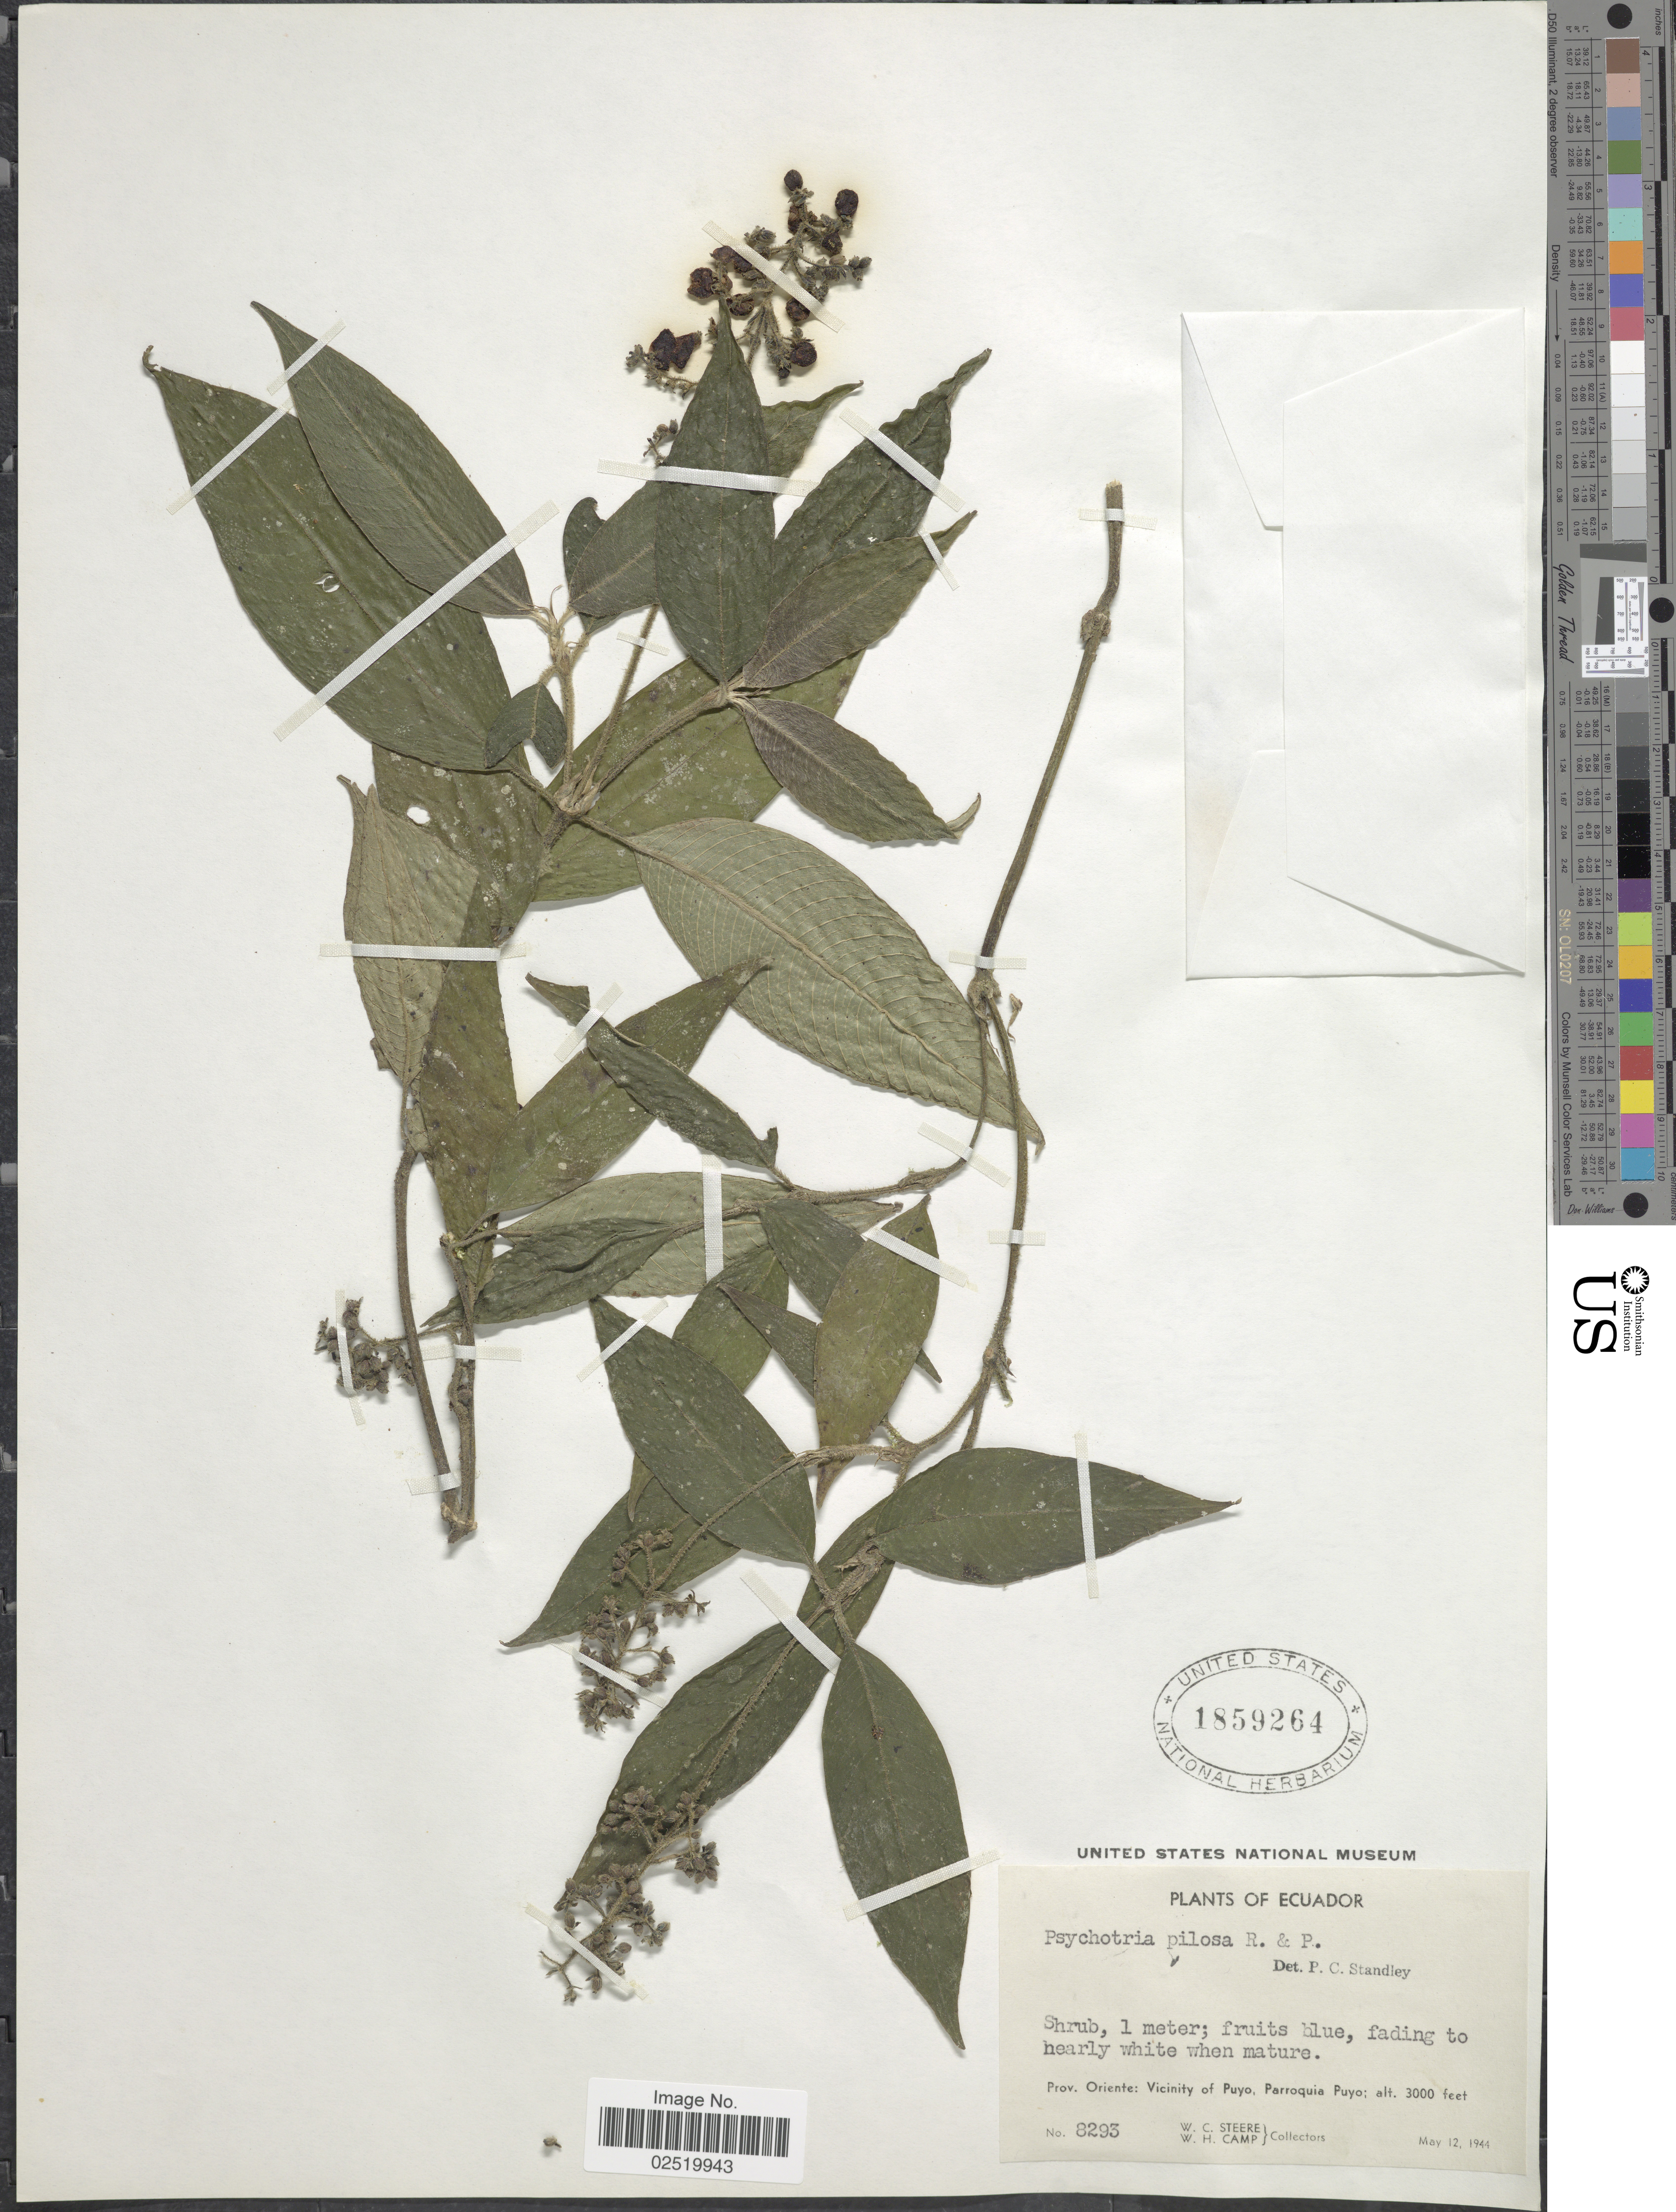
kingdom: Plantae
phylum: Tracheophyta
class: Magnoliopsida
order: Gentianales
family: Rubiaceae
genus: Psychotria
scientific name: Psychotria pilosa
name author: Ruiz & Pav.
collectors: W. C. Steere & W. H. Camp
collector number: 8293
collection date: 1944-05-12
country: Ecuador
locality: Prov. Oriente.: Vicinity of Puyo, Parroquia Puyo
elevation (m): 914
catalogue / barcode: US 1859264